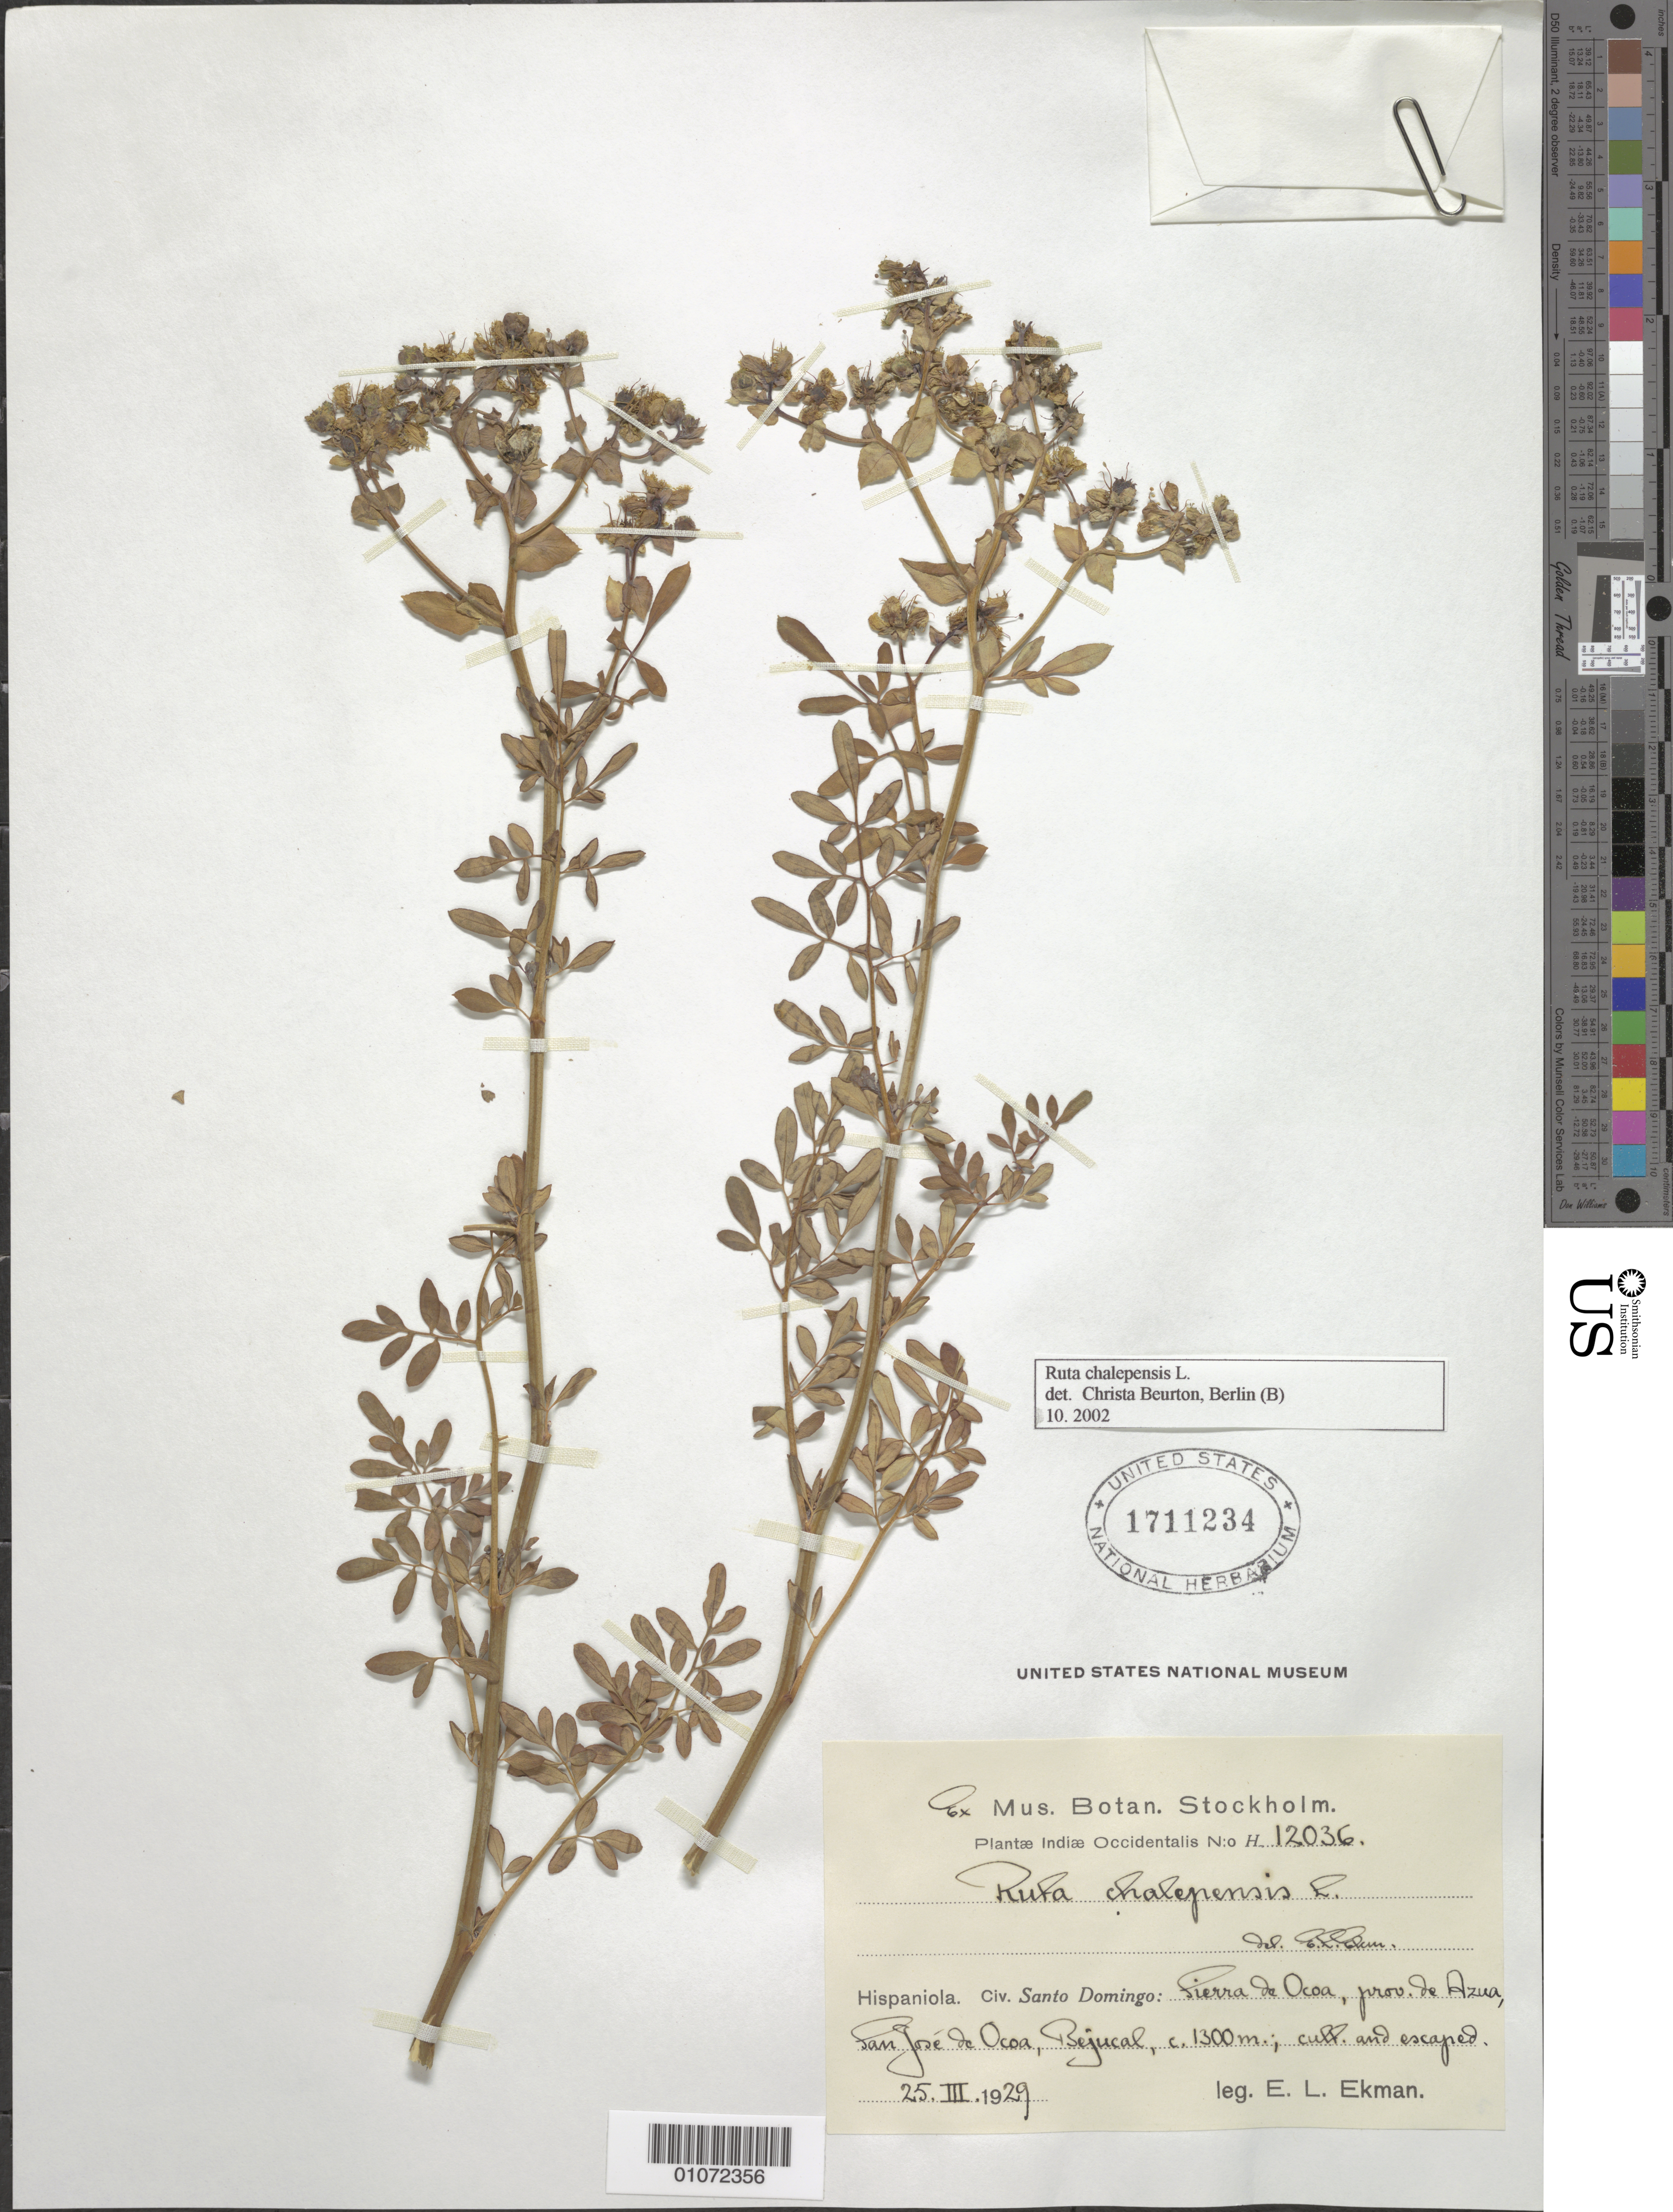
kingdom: Plantae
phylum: Tracheophyta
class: Magnoliopsida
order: Sapindales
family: Rutaceae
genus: Ruta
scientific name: Ruta chalepensis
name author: L.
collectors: E. L. Ekman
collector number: H 12036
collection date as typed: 25 Mar 1929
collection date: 1929-03-25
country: Dominican Republic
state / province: Azua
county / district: San José de Ocoa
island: Hispaniola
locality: Sierra de Ocoa,prov. de Azua, San Jose de Ocoa, bejucal; cull. and escaped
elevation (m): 1300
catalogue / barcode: US 1711234